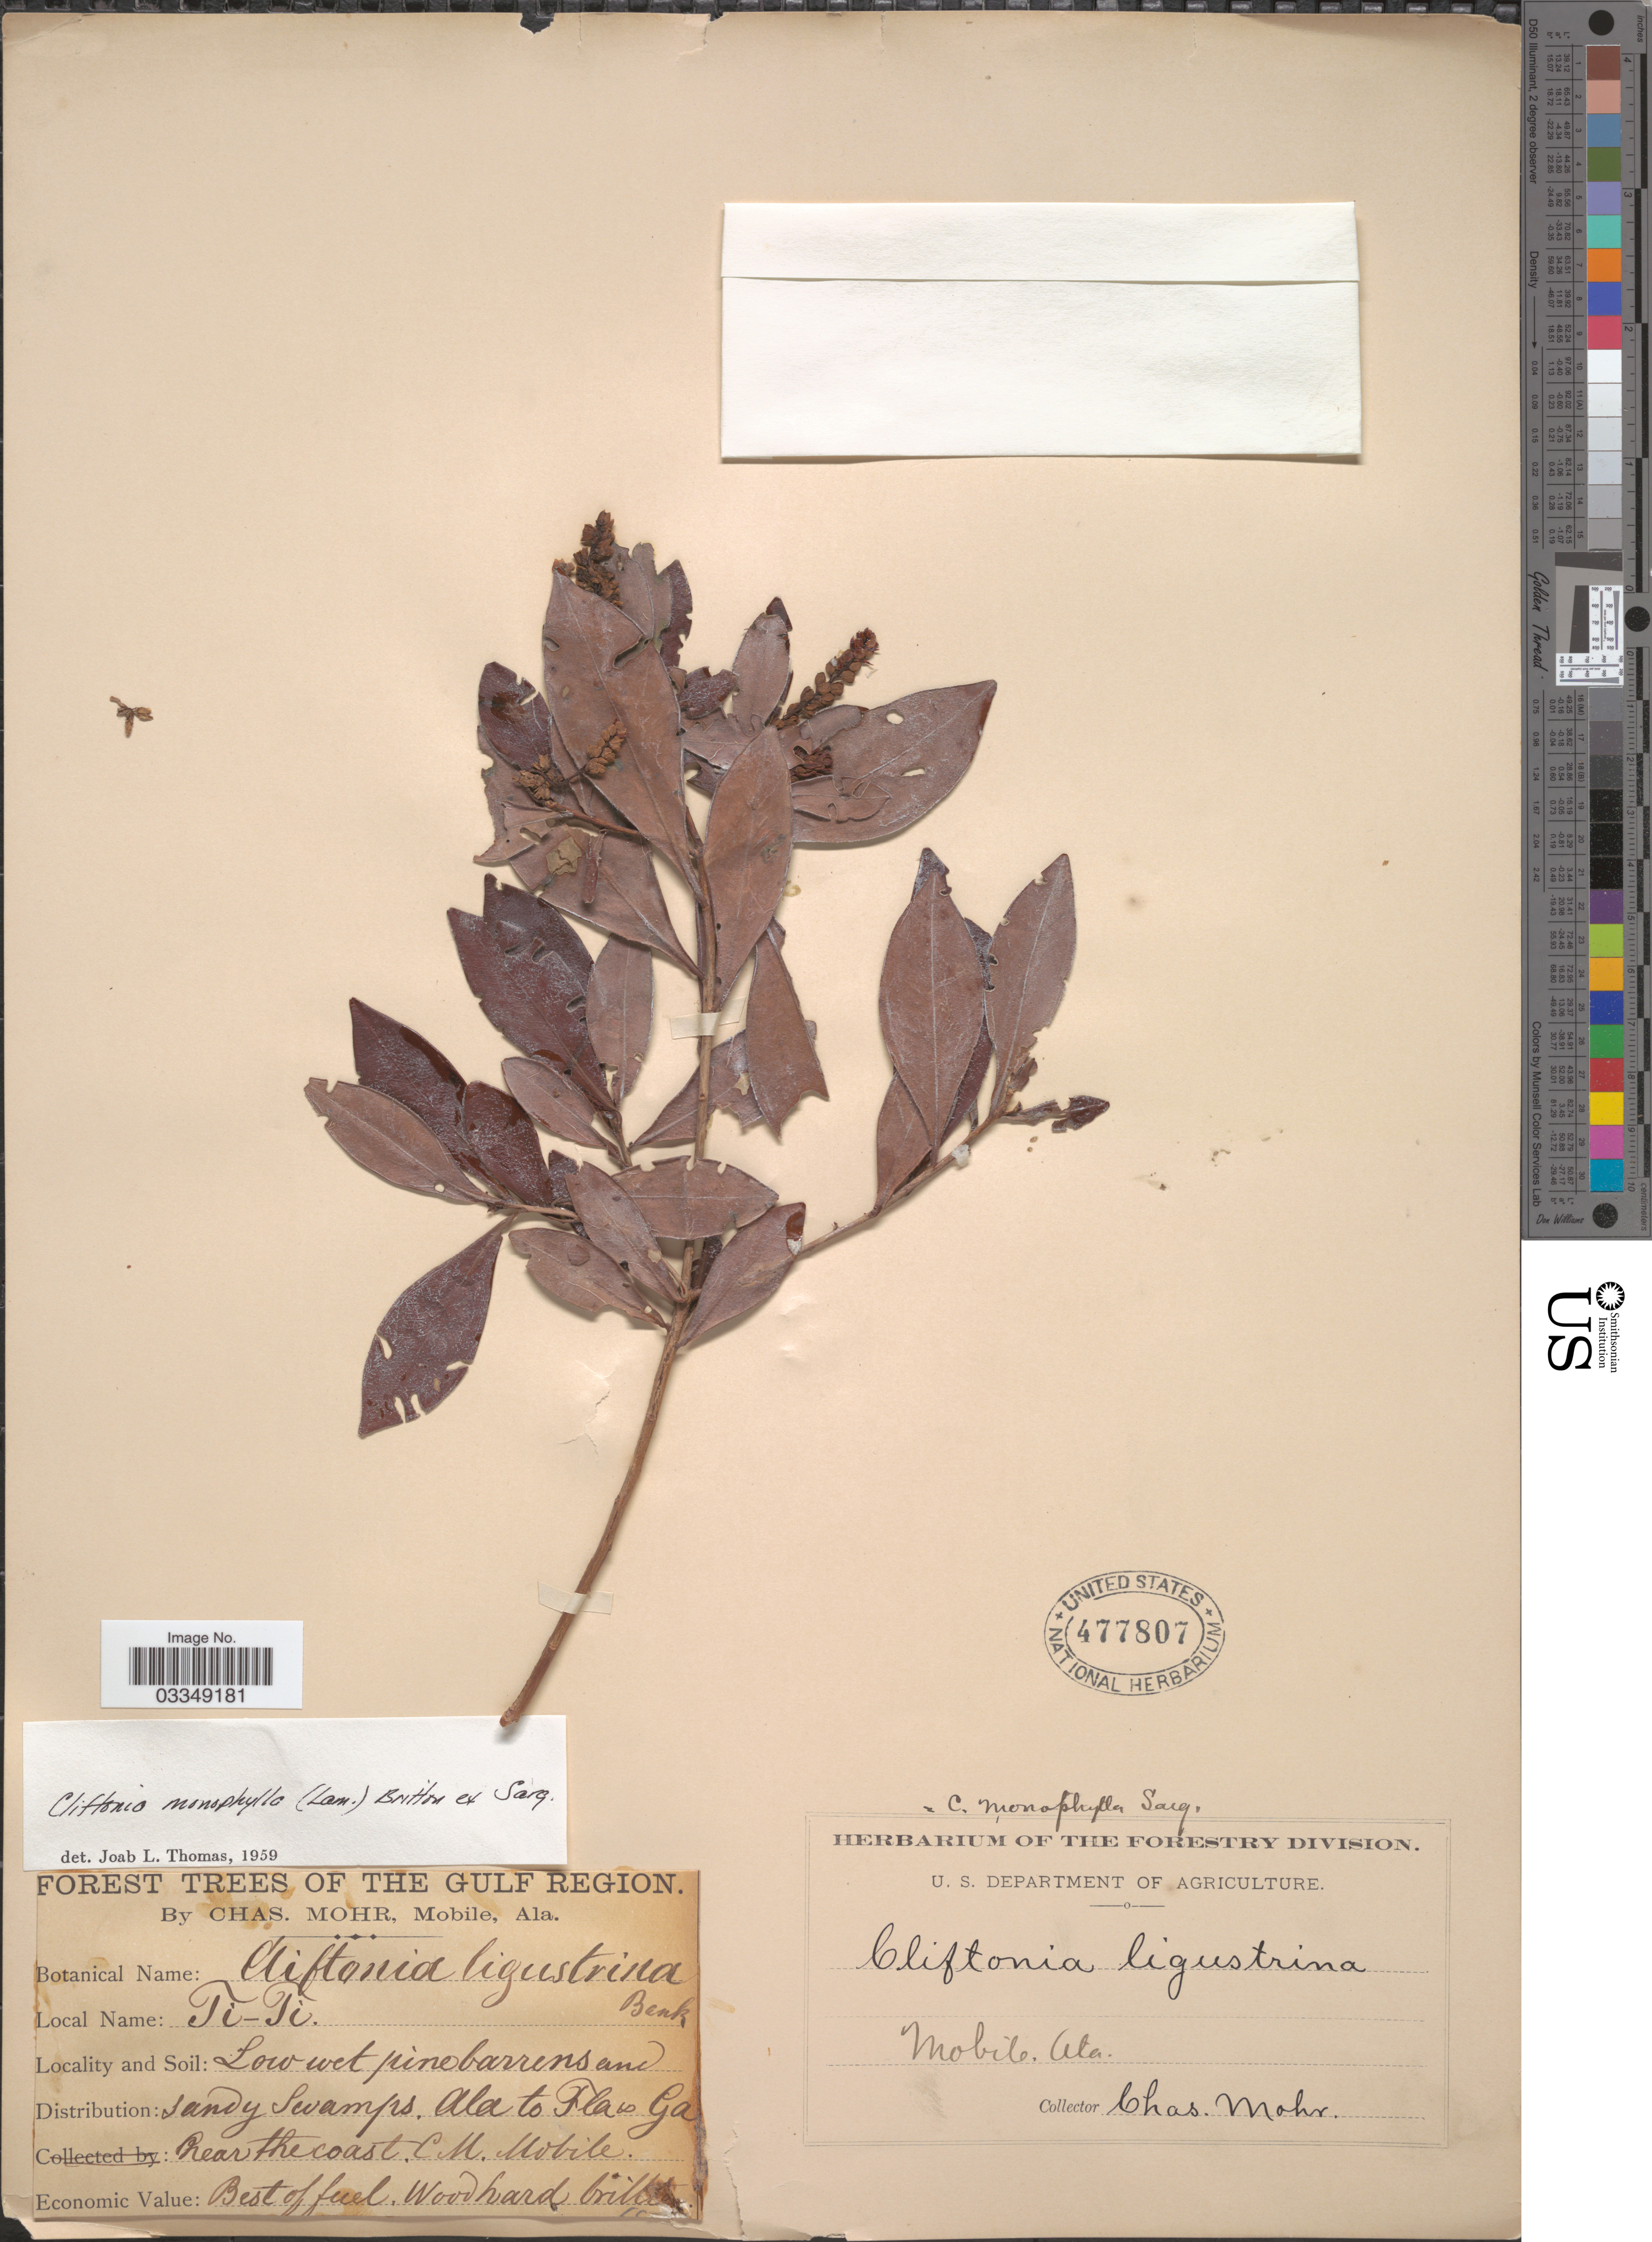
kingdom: Plantae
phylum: Tracheophyta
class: Magnoliopsida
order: Ericales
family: Cyrillaceae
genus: Cliftonia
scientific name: Cliftonia monophylla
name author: (Lam.) Britton ex Sarg.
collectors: C. Mohr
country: United States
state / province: Alabama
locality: The Gulf Region. Near the coast Mobile.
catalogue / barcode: US 477807